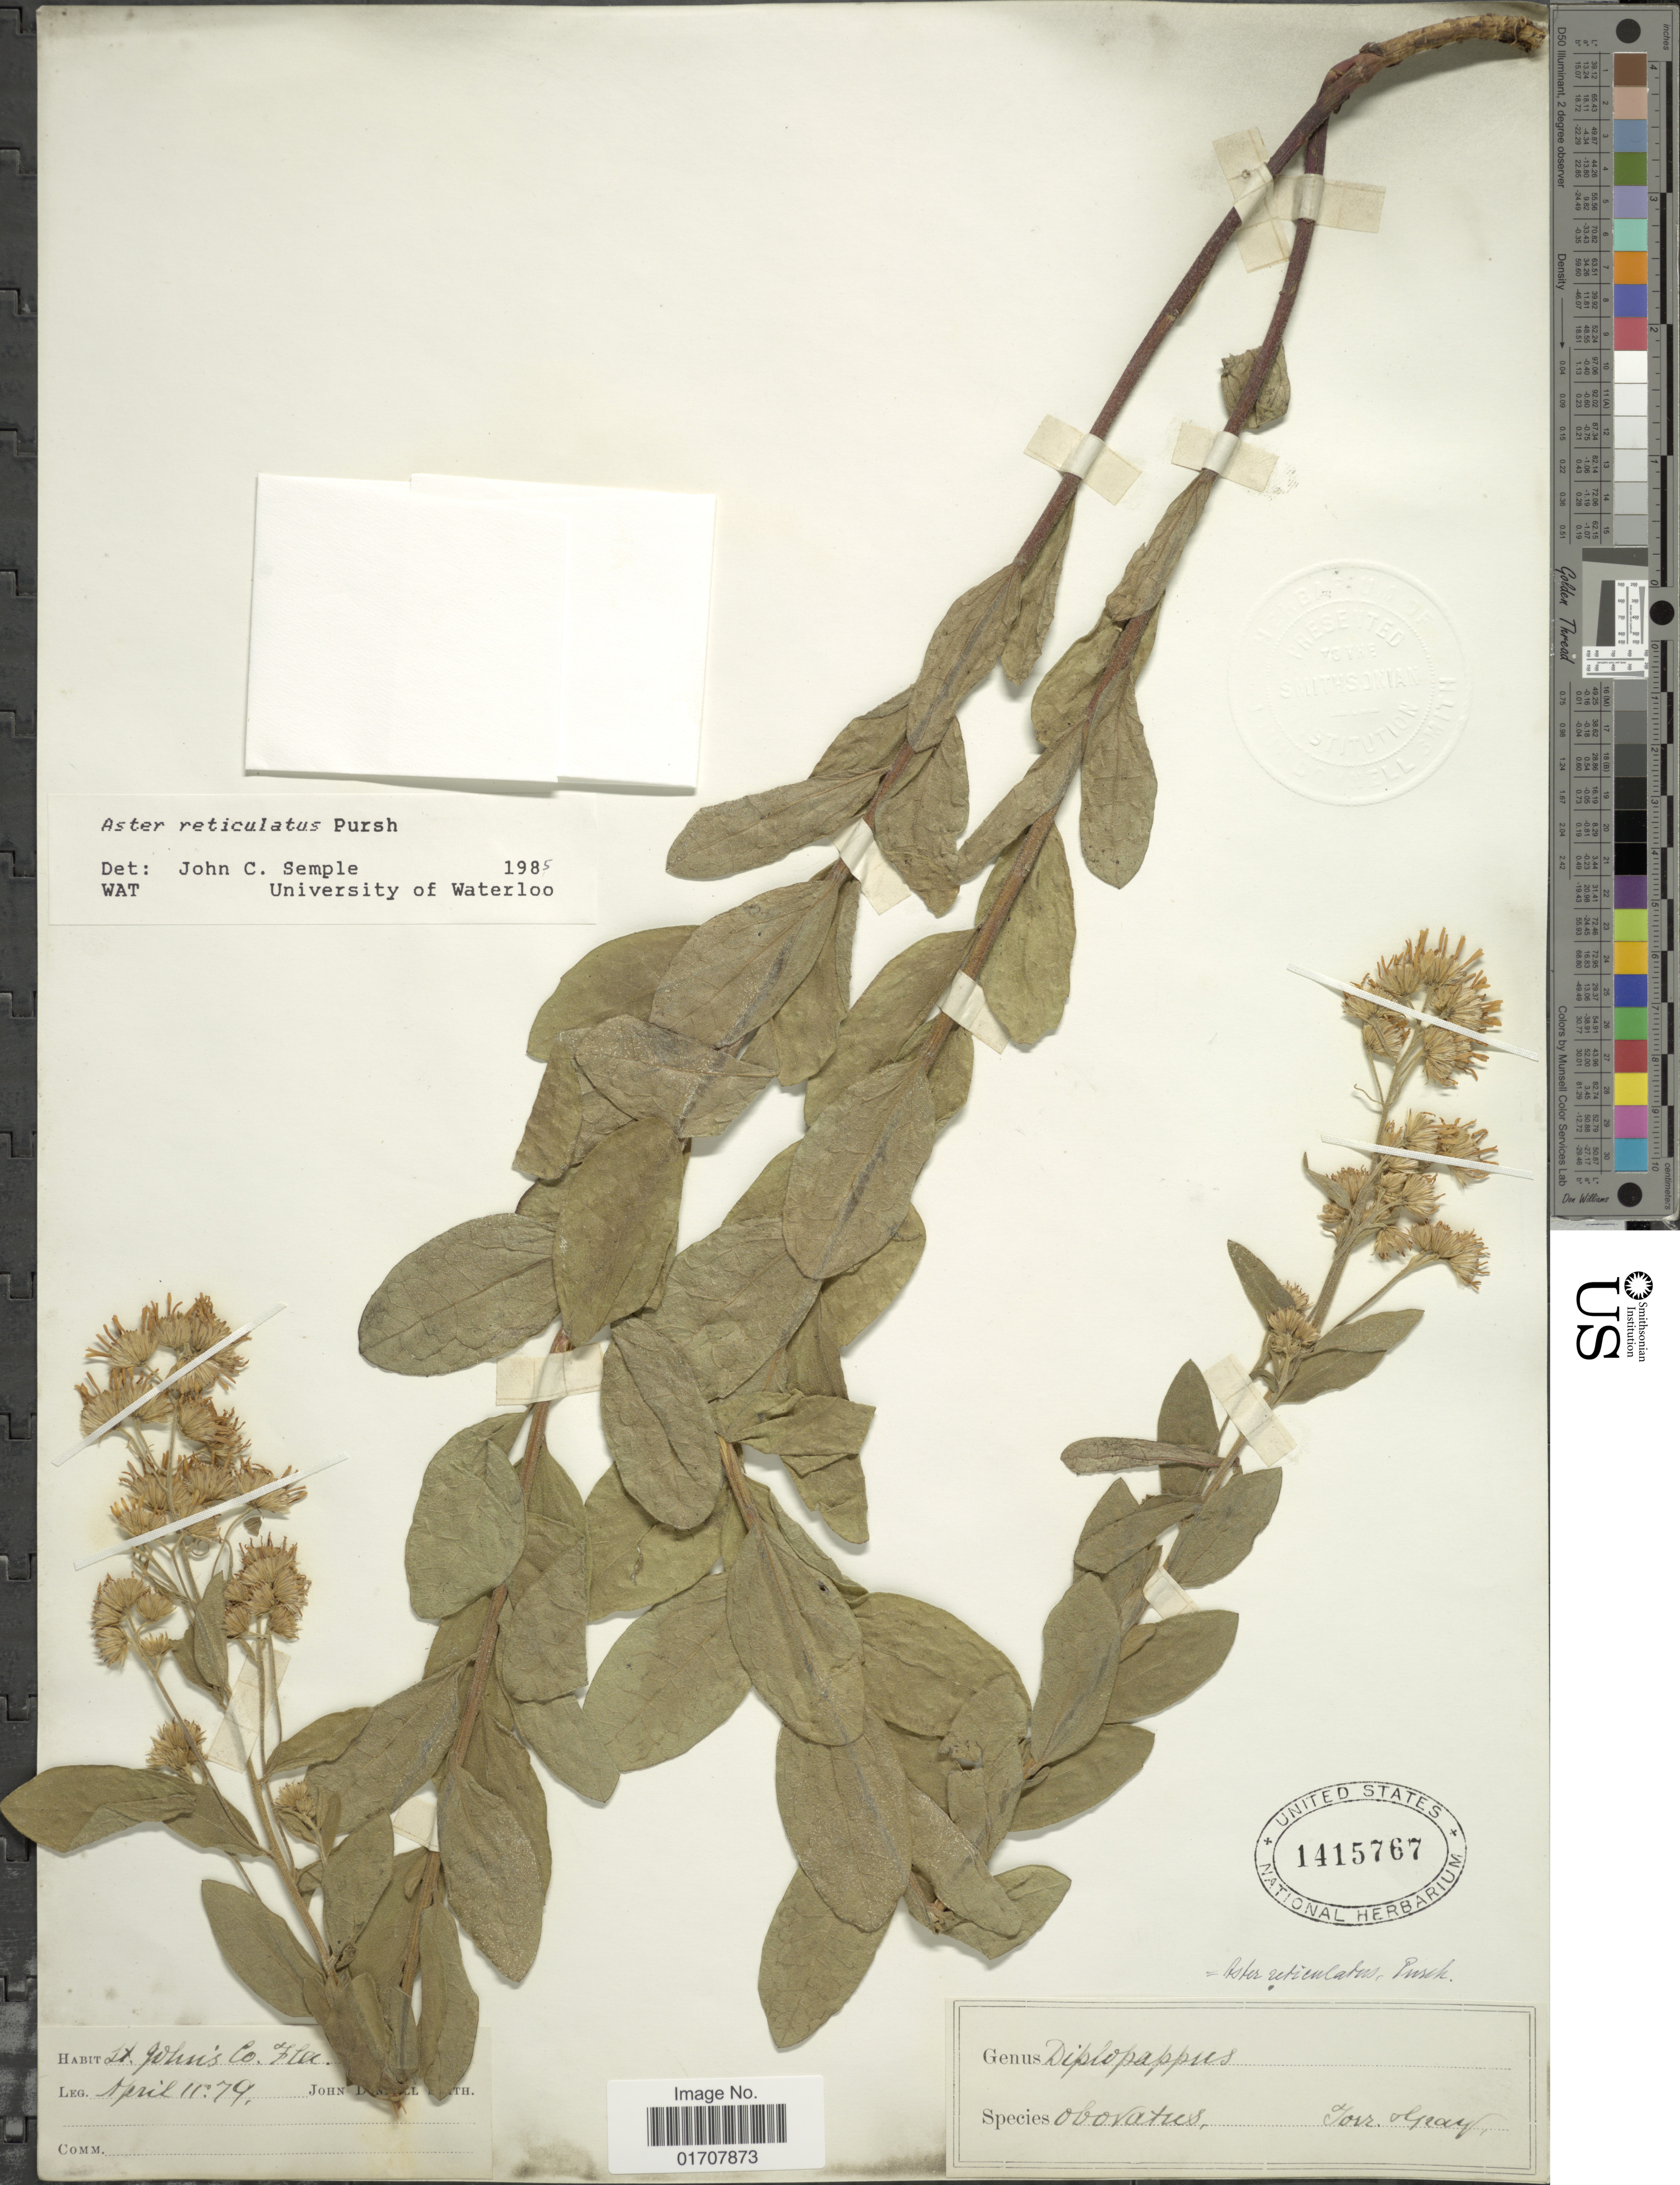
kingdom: Plantae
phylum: Tracheophyta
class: Magnoliopsida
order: Asterales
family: Asteraceae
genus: Oclemena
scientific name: Oclemena reticulata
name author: (Pursh) G.L. Nesom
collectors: J. Donnell Smith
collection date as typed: Transcribed d/m/y: 11/4/79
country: United States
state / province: Florida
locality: St.John's Co.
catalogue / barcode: US 1415767